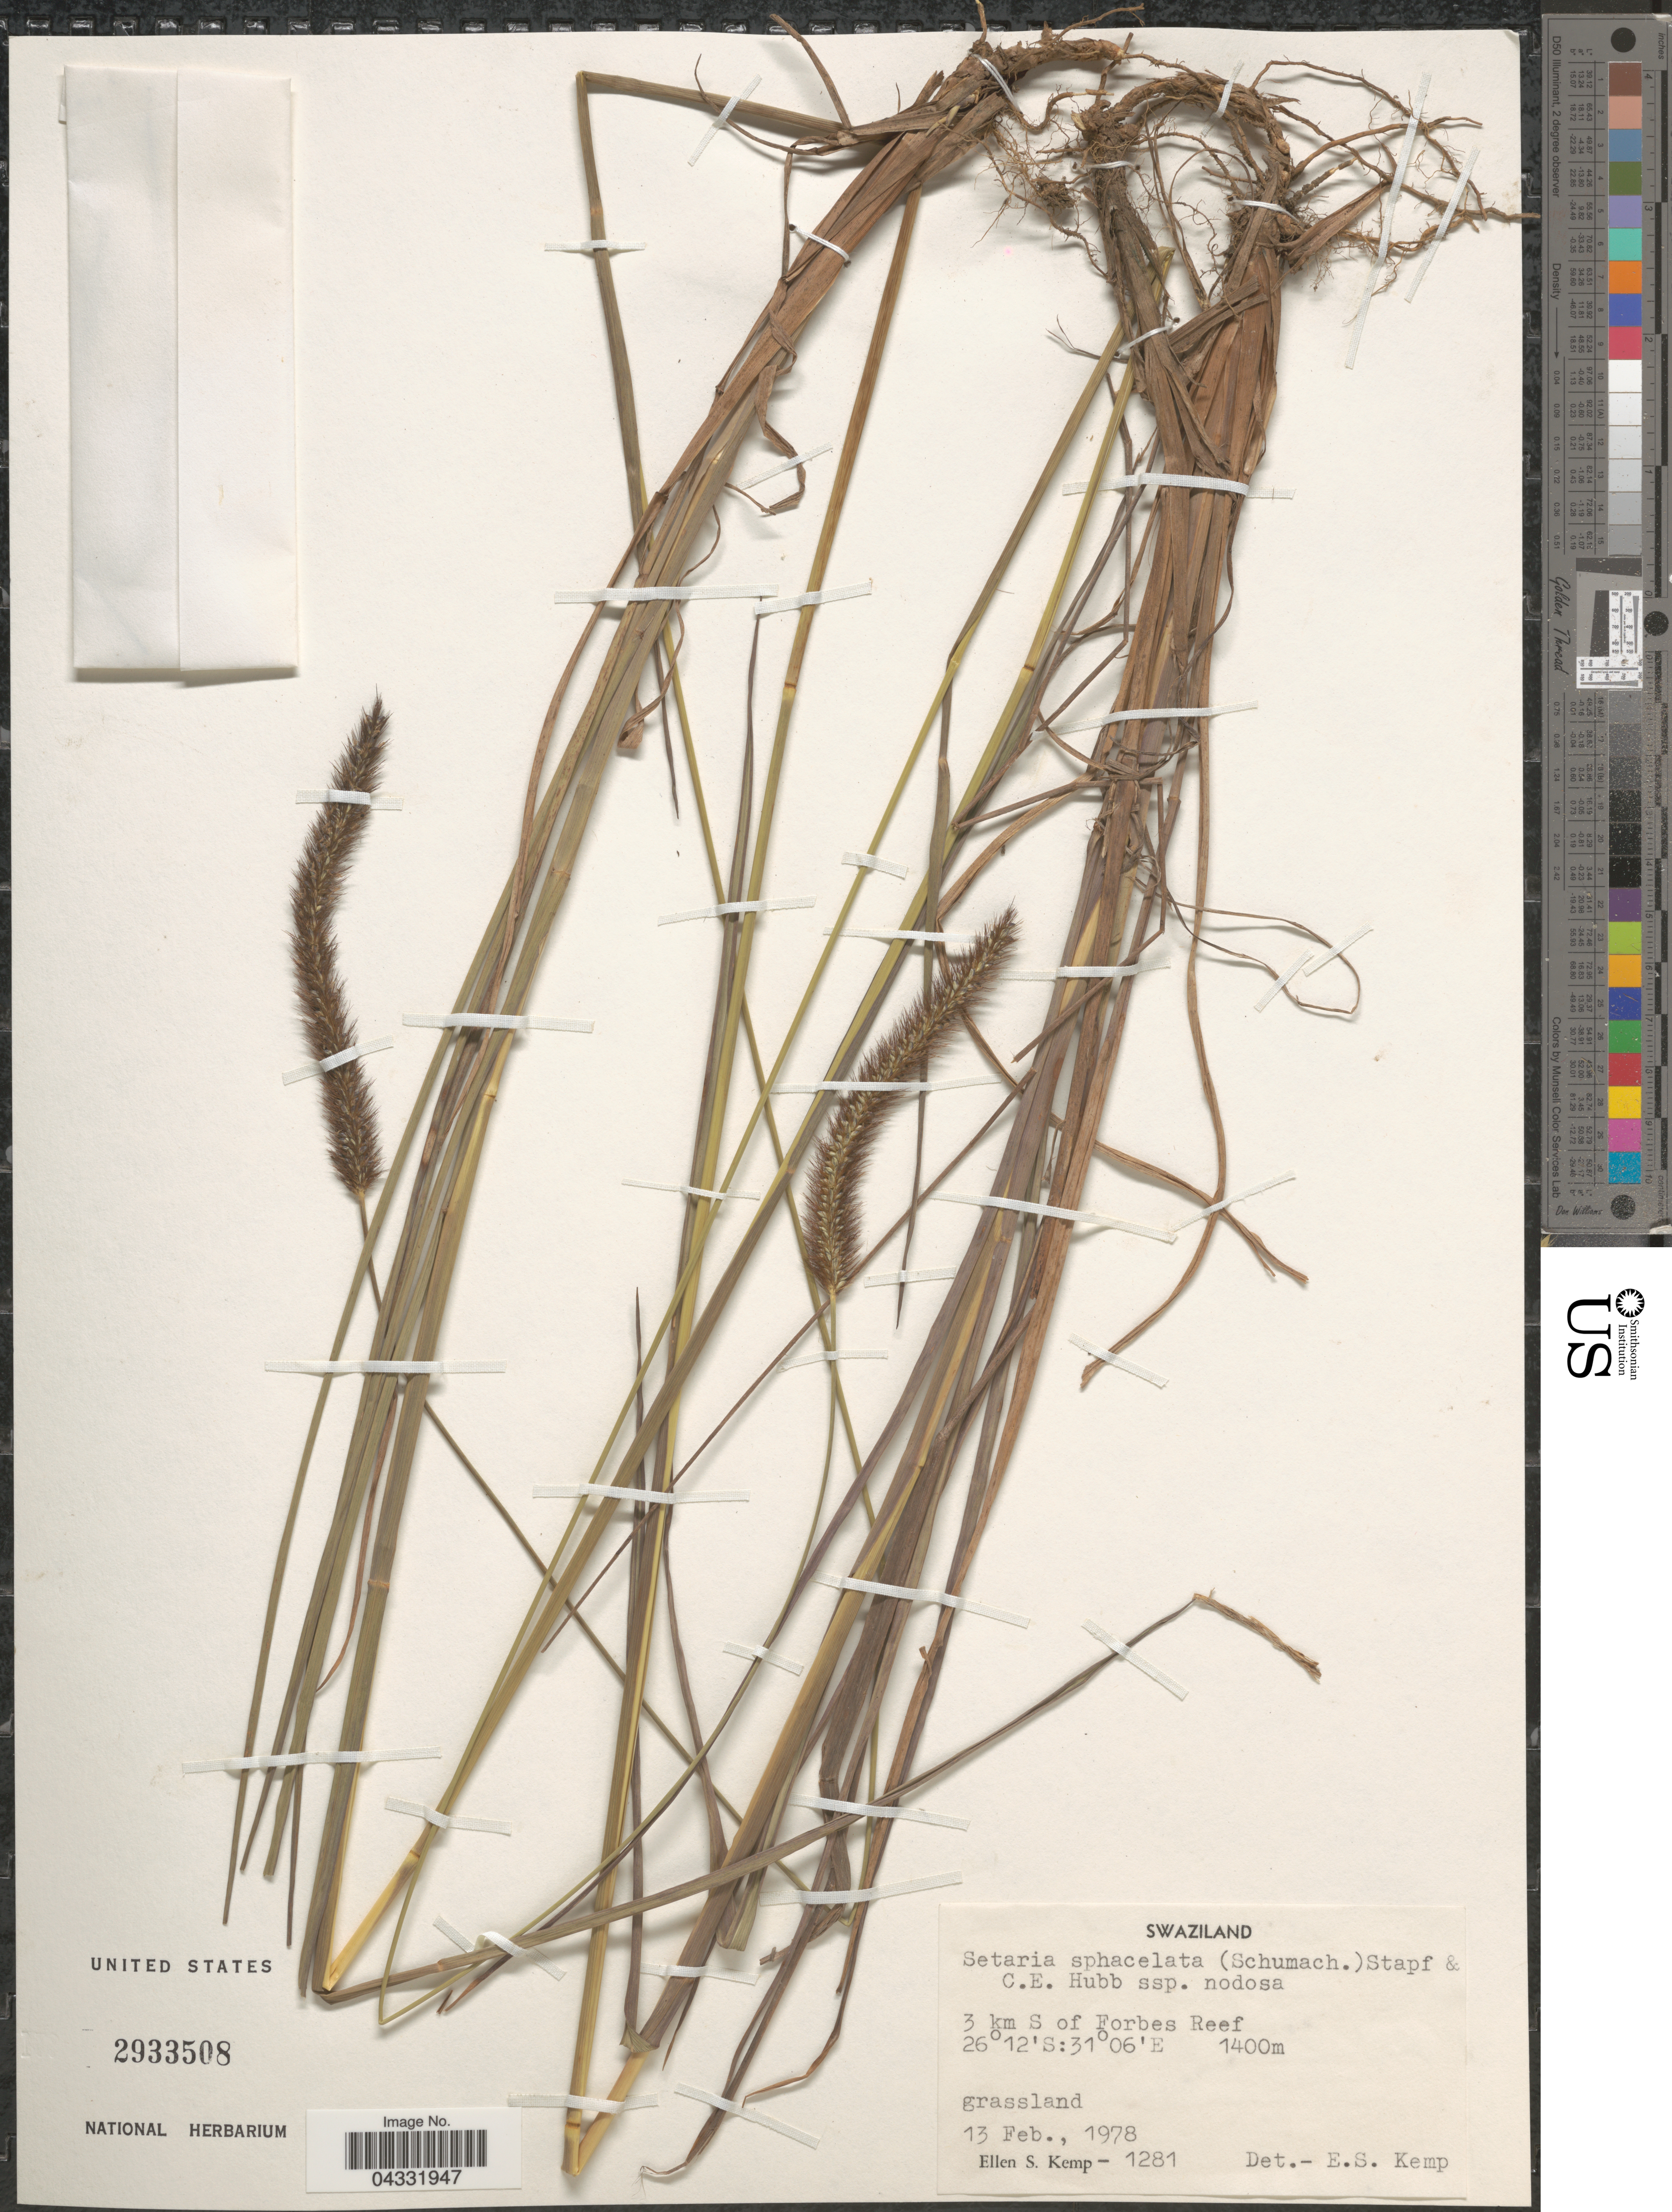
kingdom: Plantae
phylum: Tracheophyta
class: Liliopsida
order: Poales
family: Poaceae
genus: Setaria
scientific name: Setaria sphacelata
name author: (Schumach.) Stapf & Hubb. ex Moss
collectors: E. S. Kemp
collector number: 1281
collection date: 1978-02-13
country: Eswatini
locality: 3 km S of Forbes Reef.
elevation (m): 1400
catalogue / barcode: US 2933508